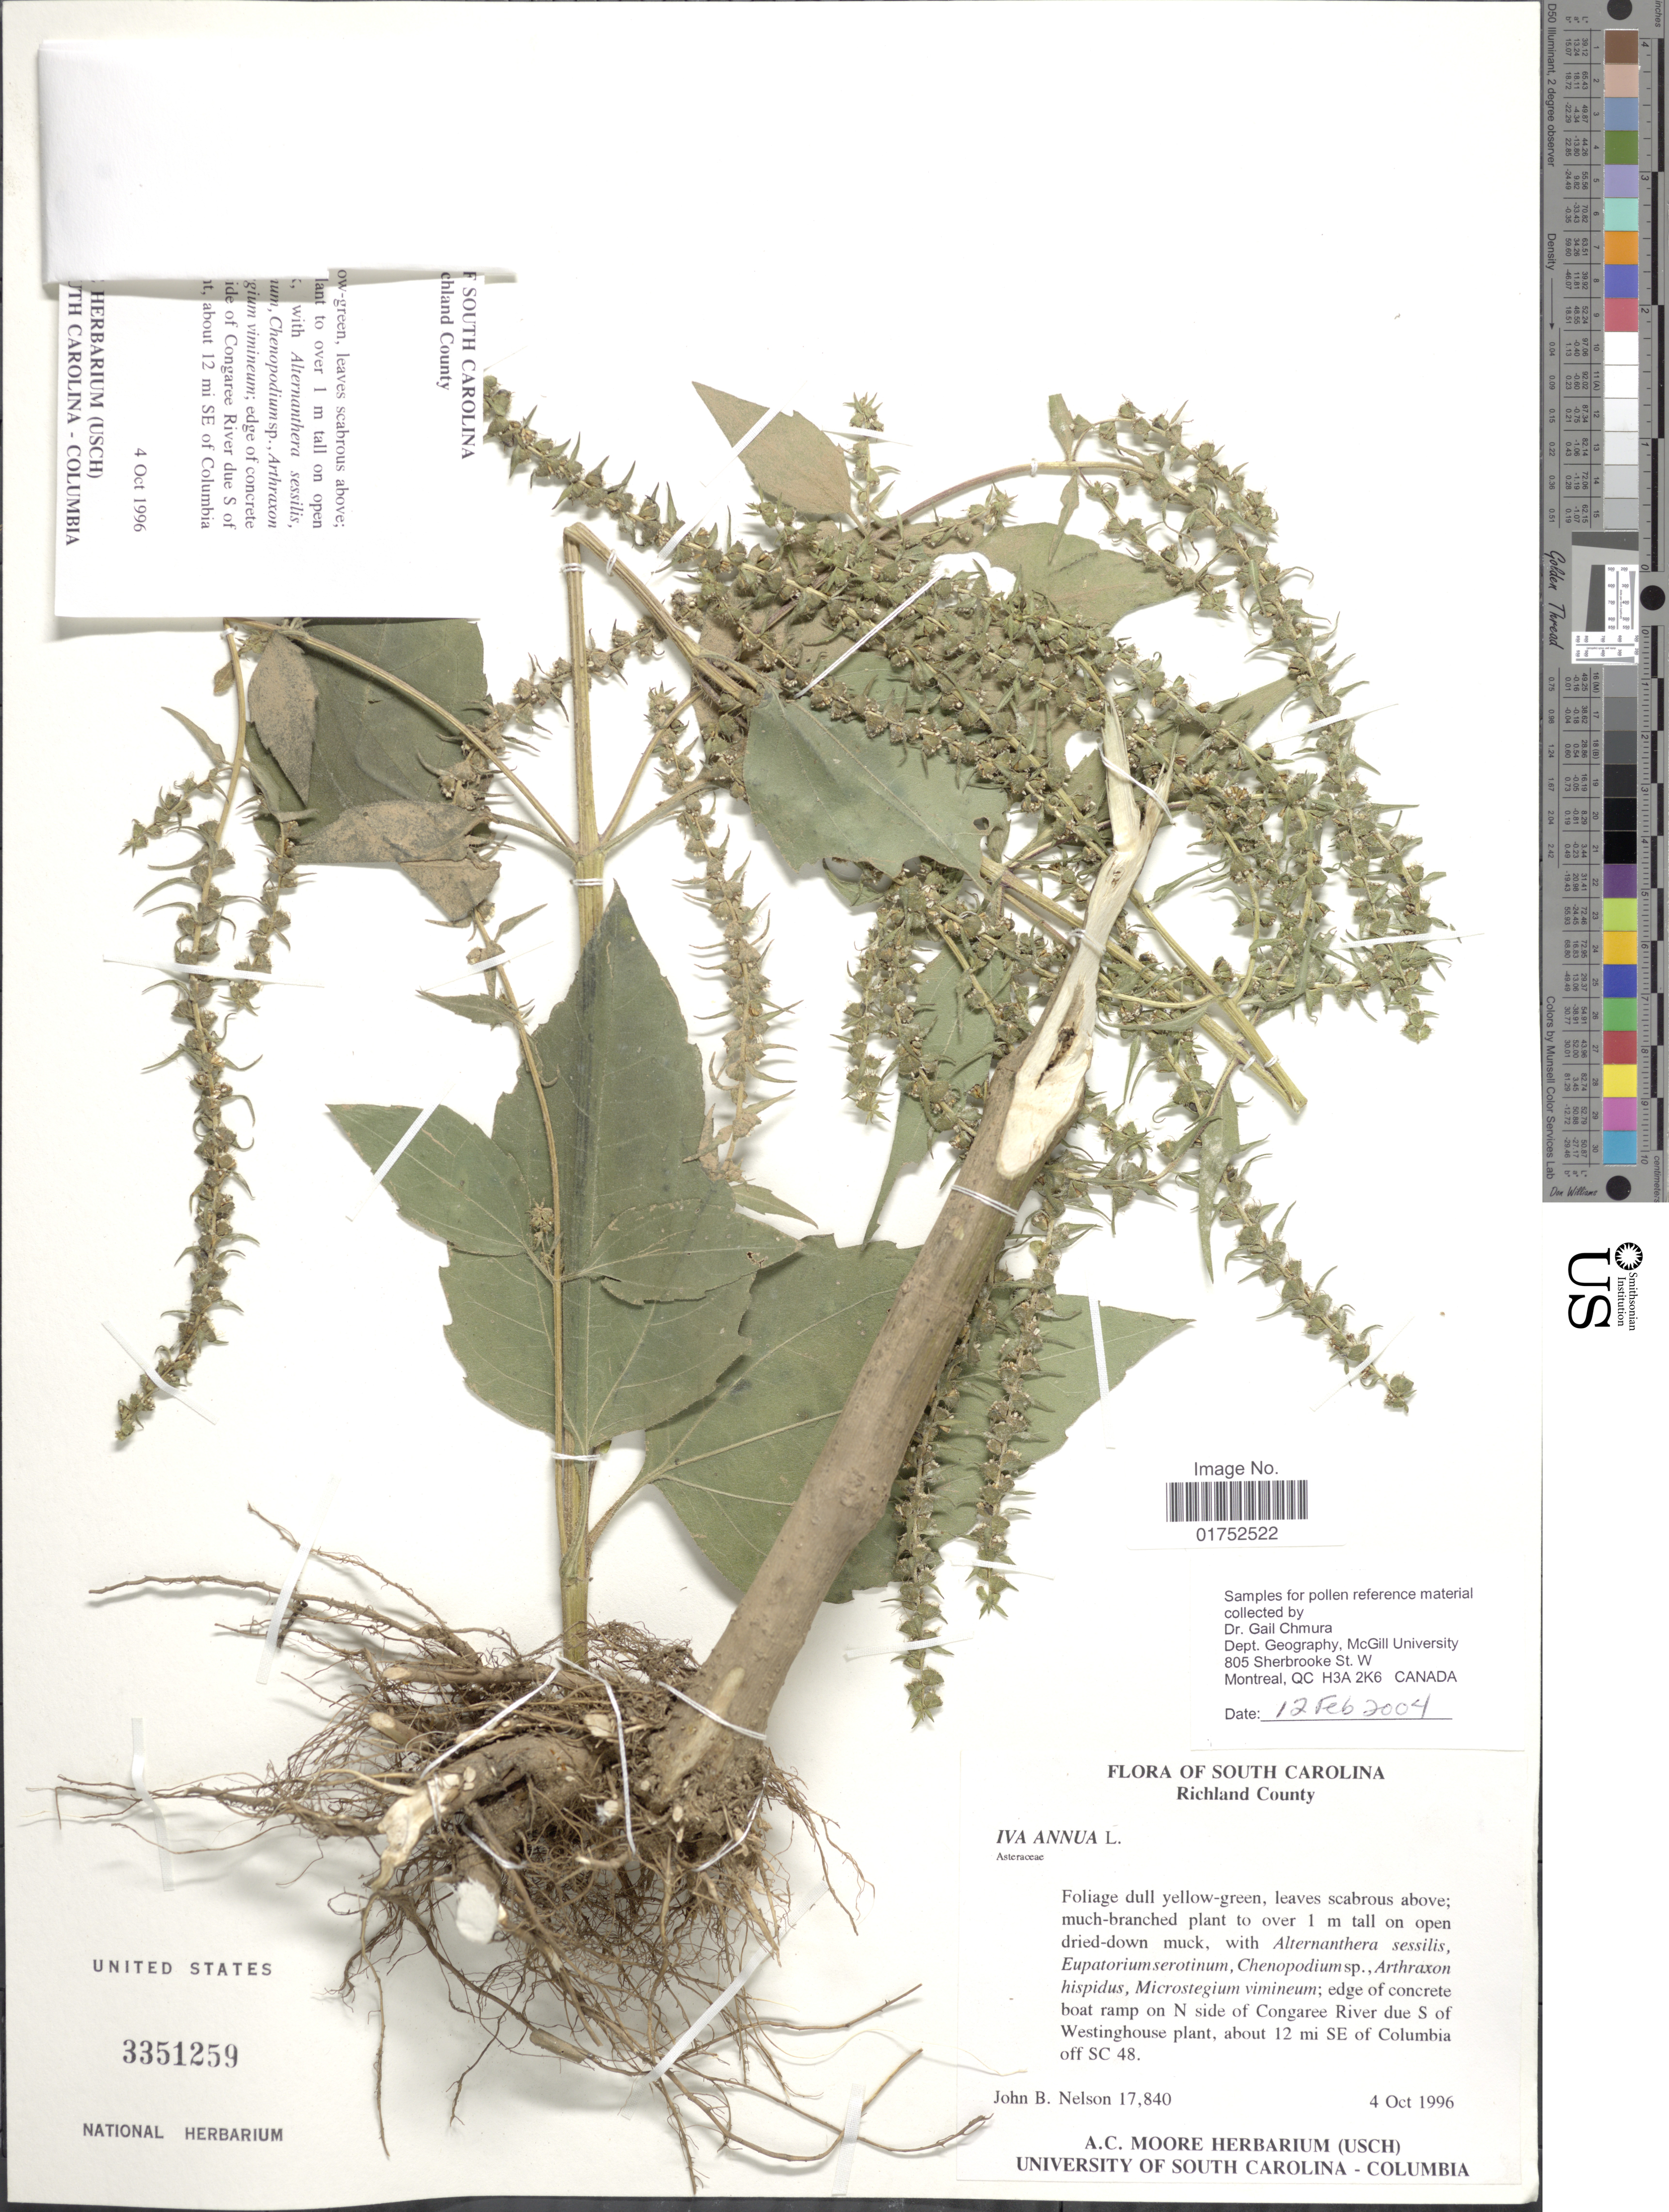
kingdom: Plantae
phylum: Tracheophyta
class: Magnoliopsida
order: Asterales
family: Asteraceae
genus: Iva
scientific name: Iva annua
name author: L.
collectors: J. Nelson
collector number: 17840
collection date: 1996-10-04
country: United States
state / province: South Carolina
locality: Richland County, on N side of Congaree River due S of Westinghouse plant, about 12 mi SE of Columbia off SC 48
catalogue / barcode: US 3351259